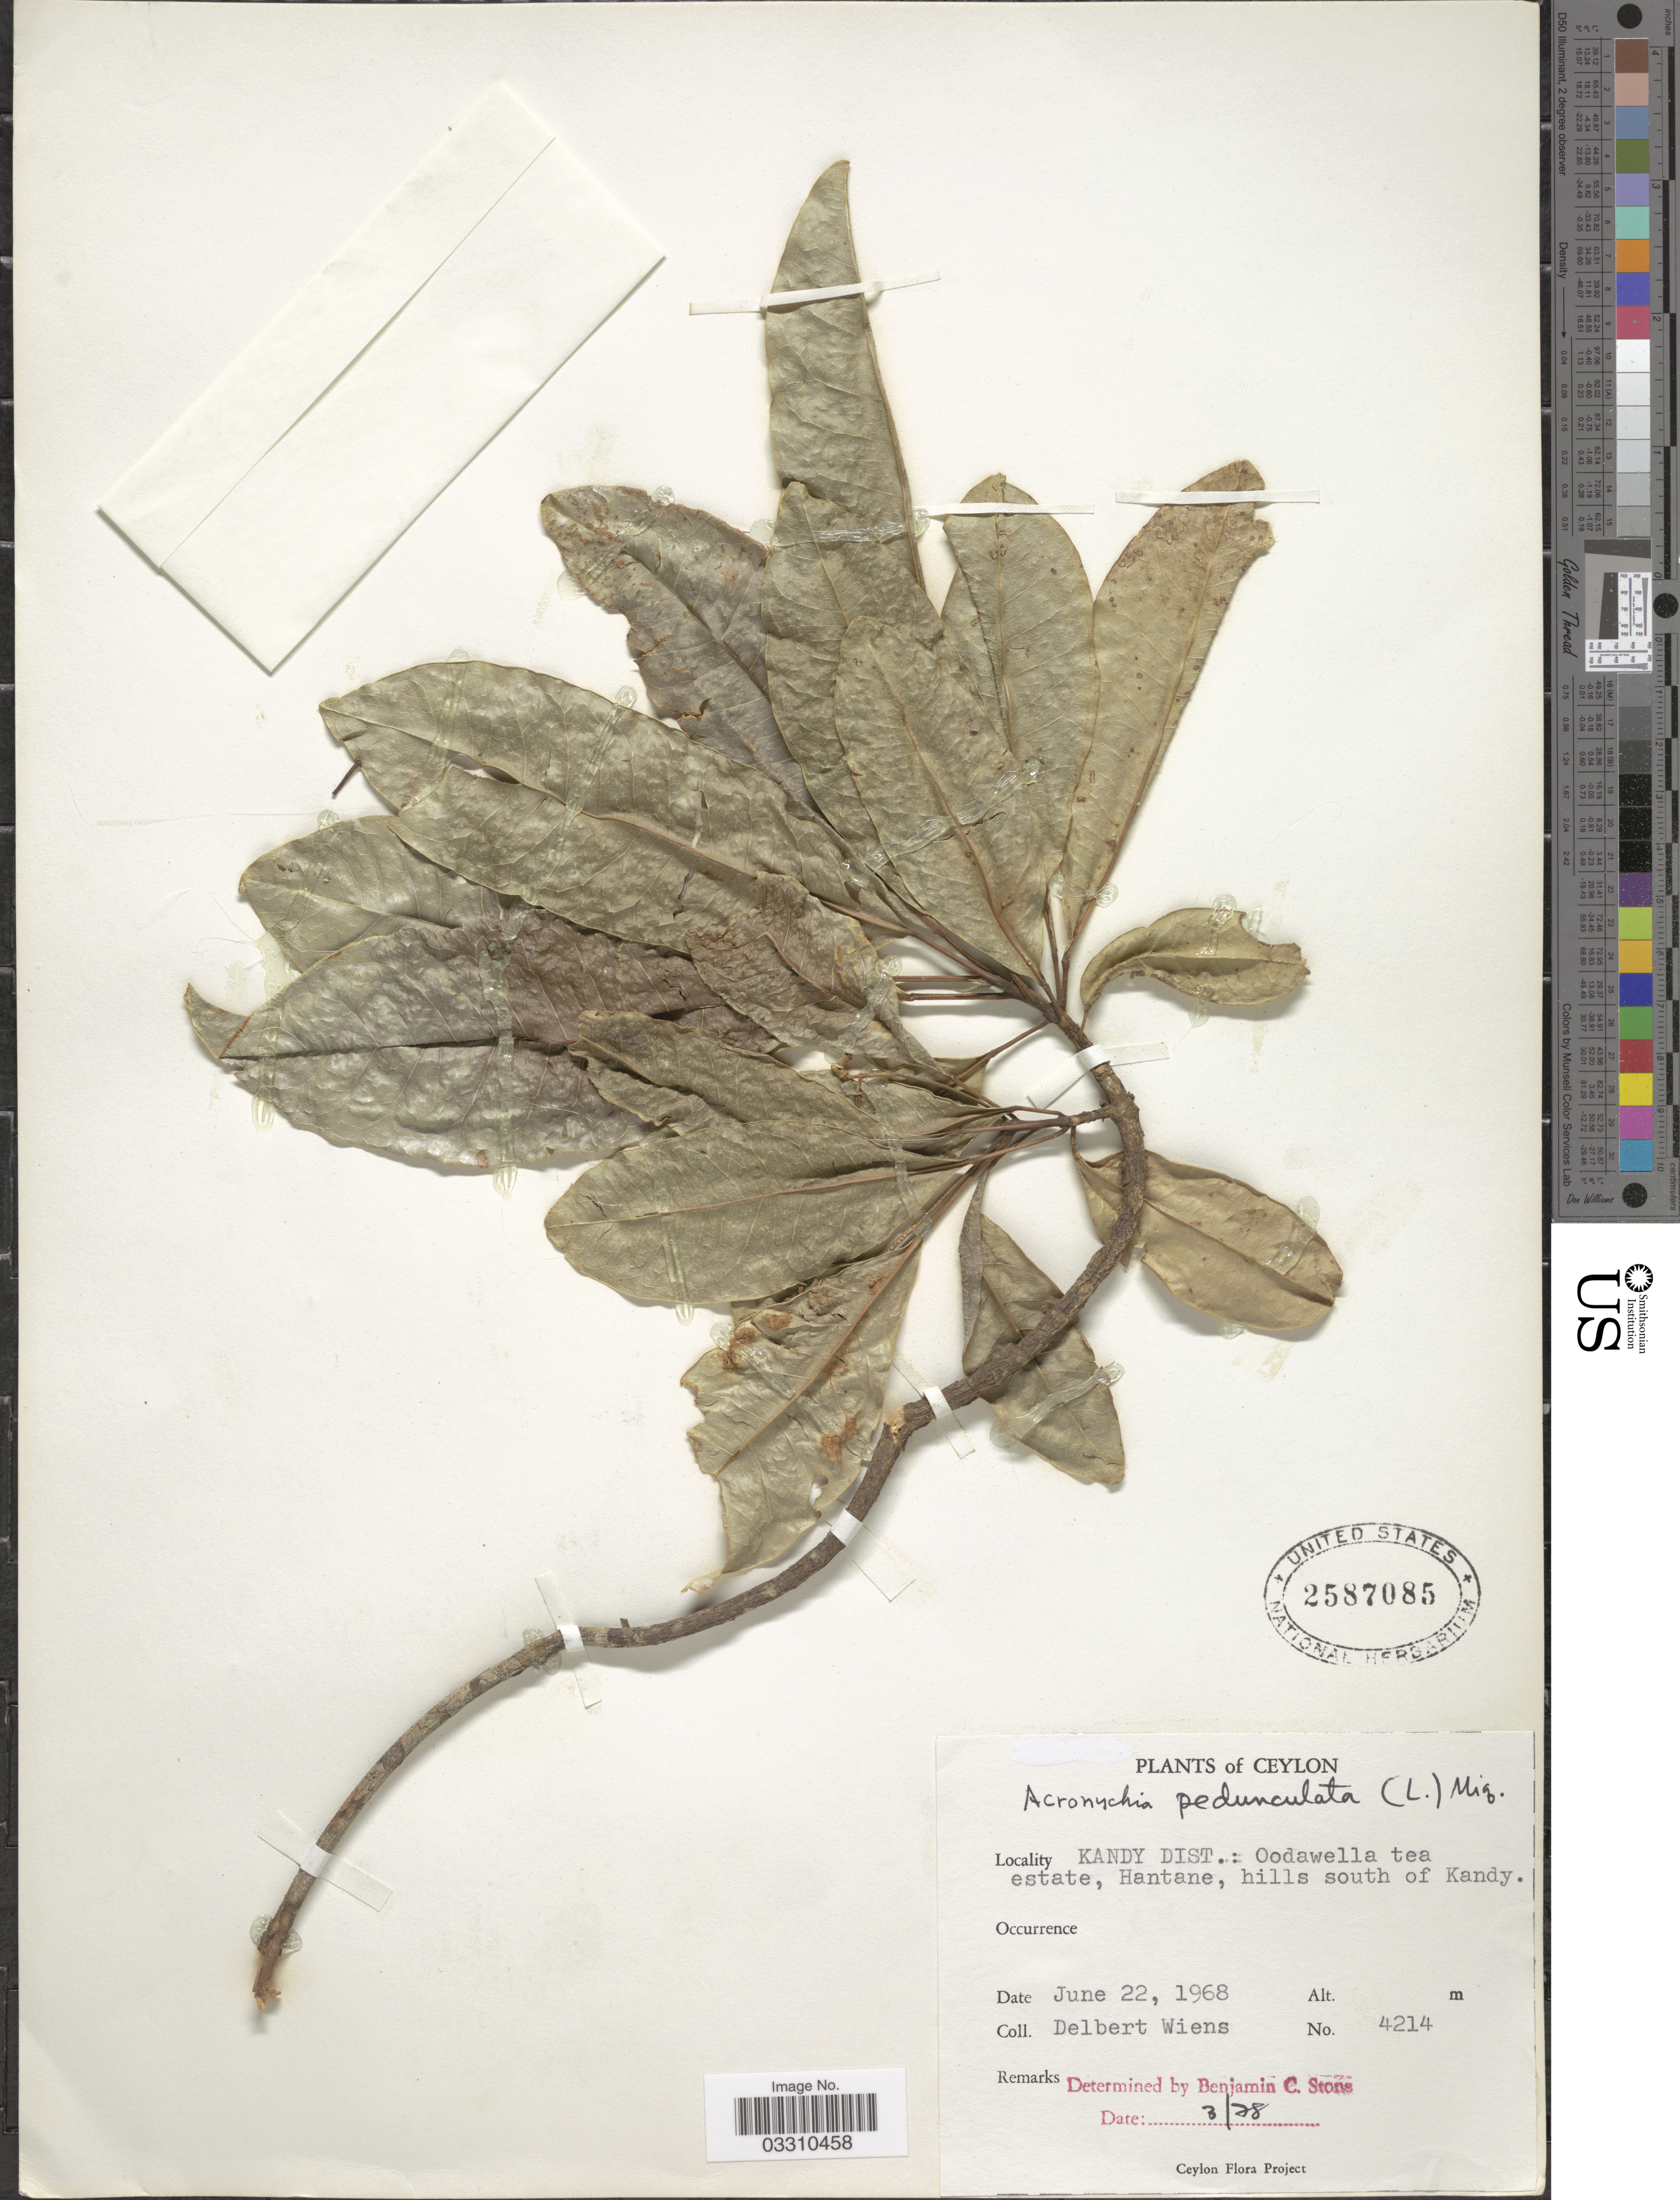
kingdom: Plantae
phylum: Tracheophyta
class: Magnoliopsida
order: Sapindales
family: Rutaceae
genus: Acronychia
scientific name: Acronychia pedunculata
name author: (L.) Miq.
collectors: D. Wiens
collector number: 4214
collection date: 1968-06-22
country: Sri Lanka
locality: Ceylon, Kandy Dist.: Oodawella tea estate, Hantane, hills south of Kandy.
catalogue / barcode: US 2587085